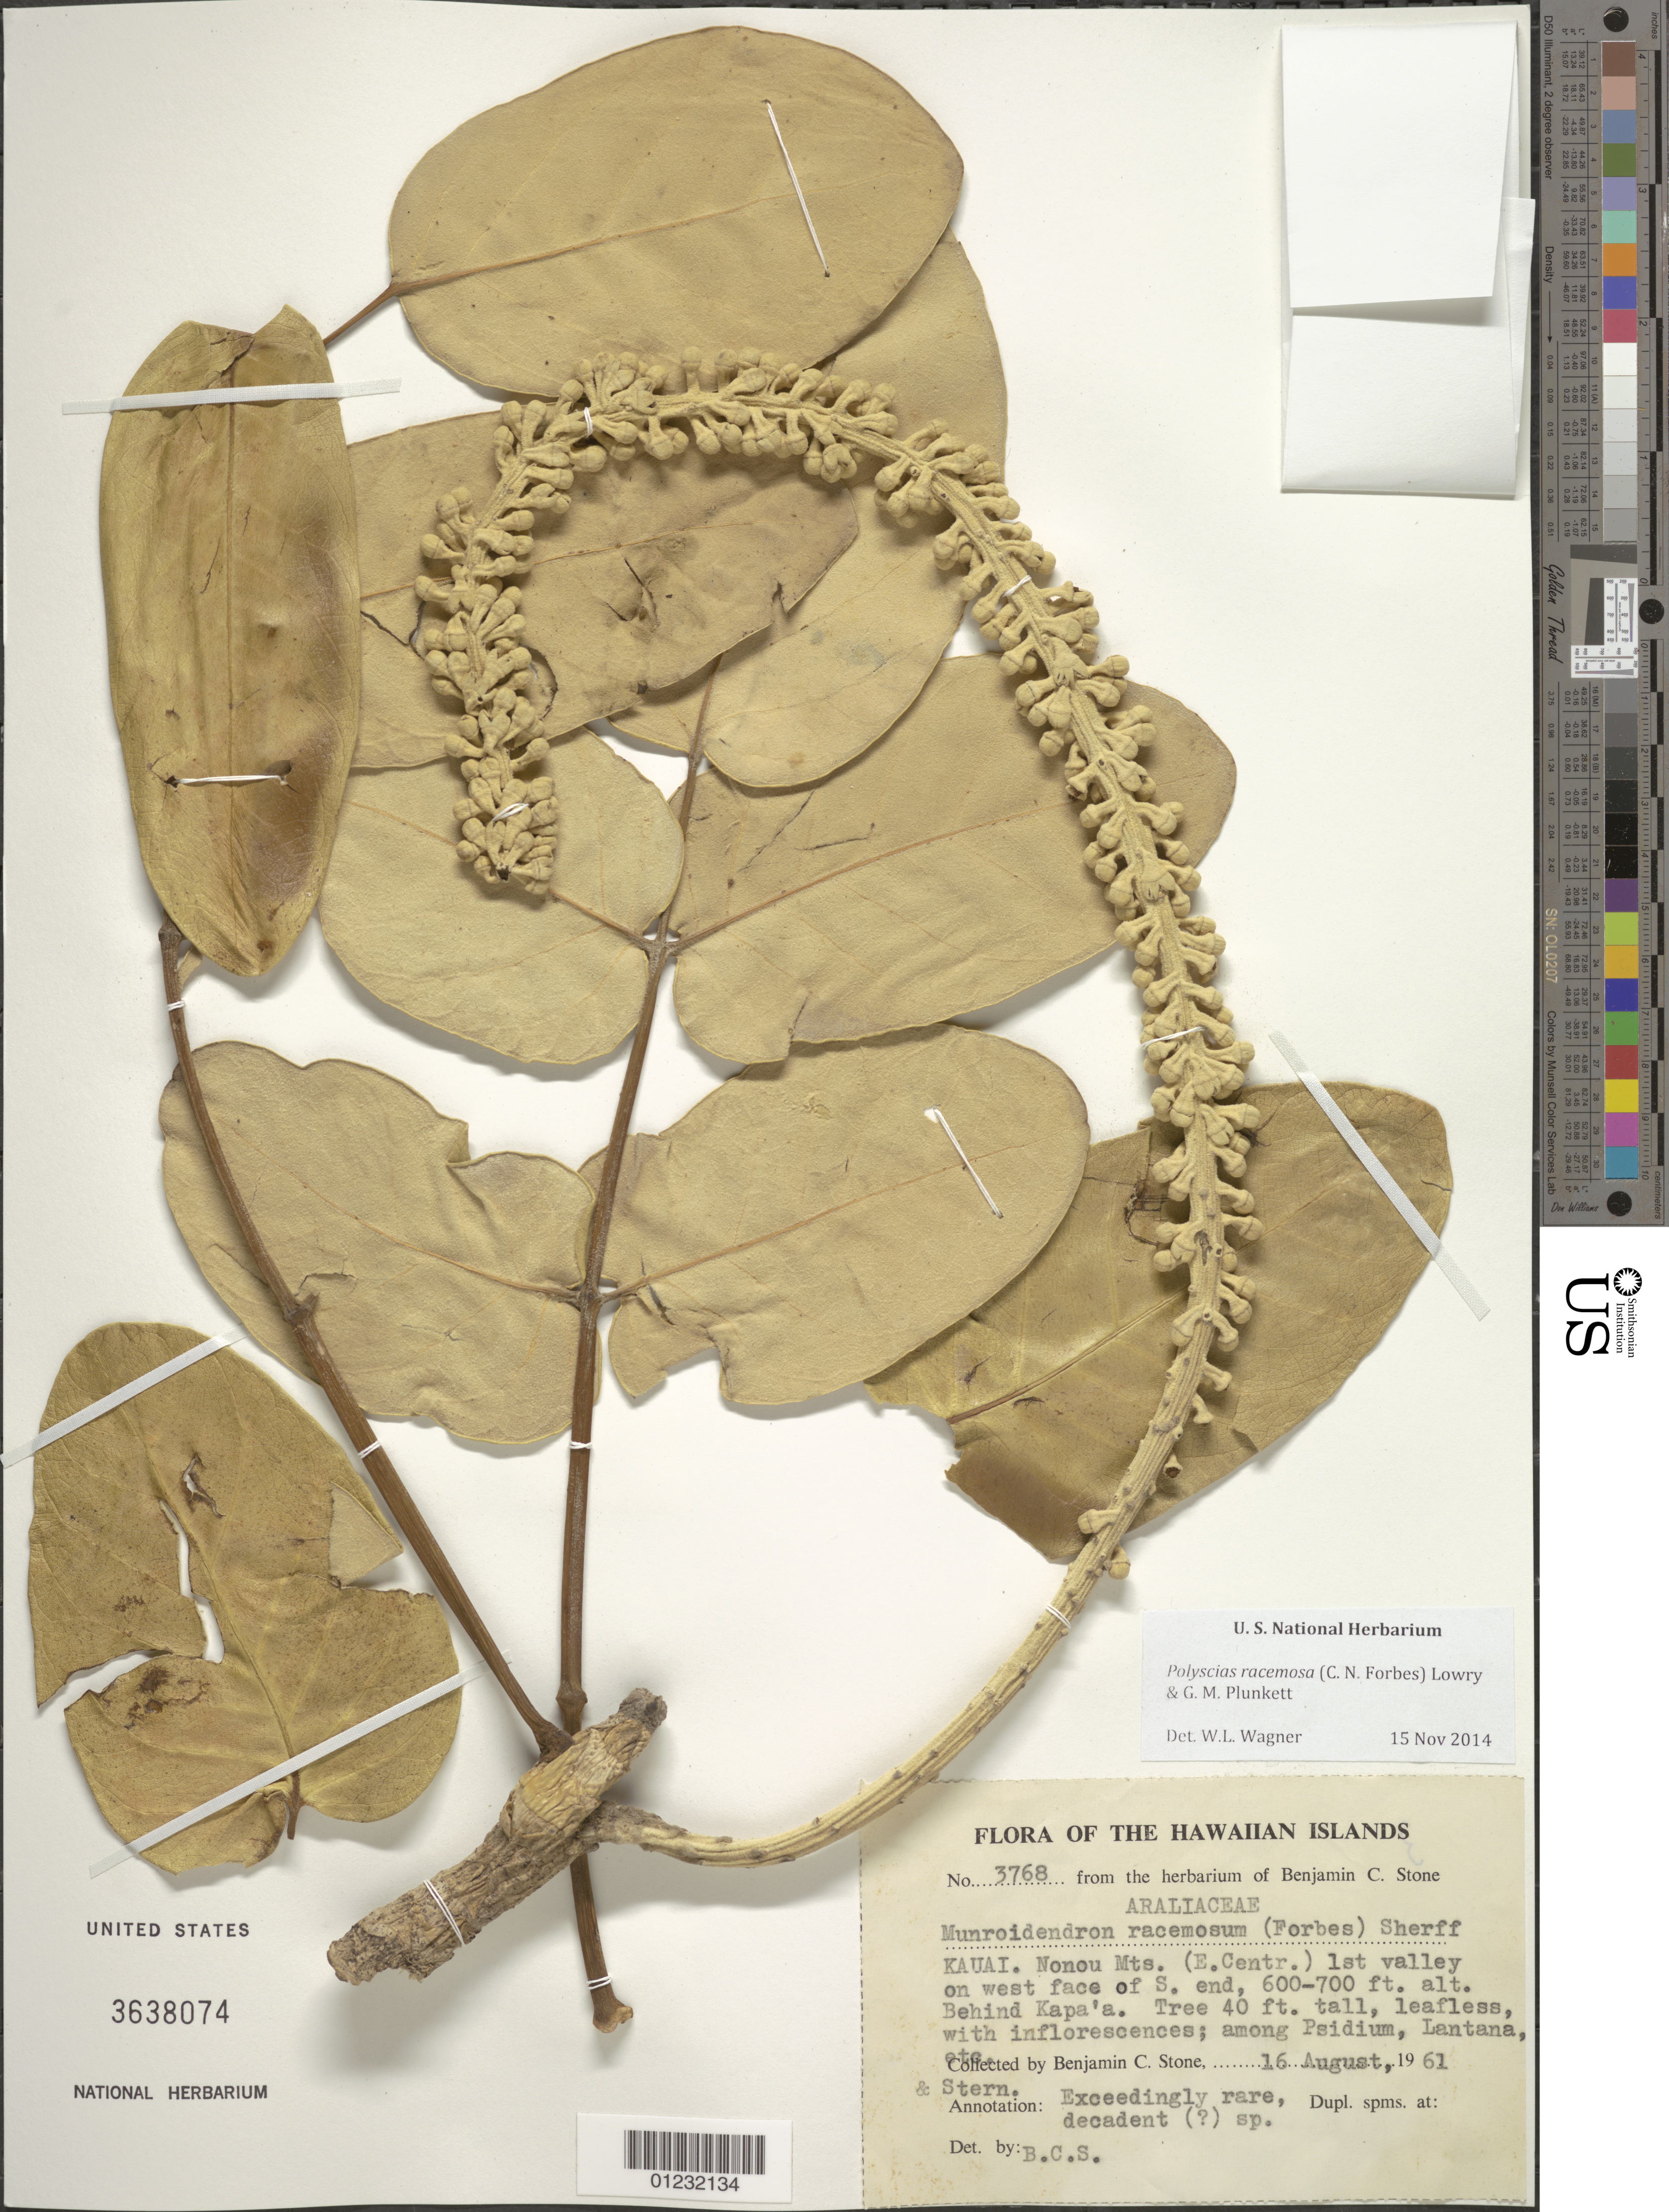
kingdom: Plantae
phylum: Tracheophyta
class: Magnoliopsida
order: Apiales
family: Araliaceae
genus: Polyscias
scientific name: Polyscias lallanii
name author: Singh & Sanjeet Kumar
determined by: Wagner, W. L., (BOT), Smithsonian Institution - National Museum of Natural History (UNITED STATES)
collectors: B. C. Stone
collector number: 3768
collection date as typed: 16 Aug 1961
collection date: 1961-08-16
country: United States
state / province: Hawaii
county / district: Kauai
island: Kaua'i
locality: Nonou Mts. Ist valley on west face of S. end. Behind Kapa's.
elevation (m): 183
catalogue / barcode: US 3638074